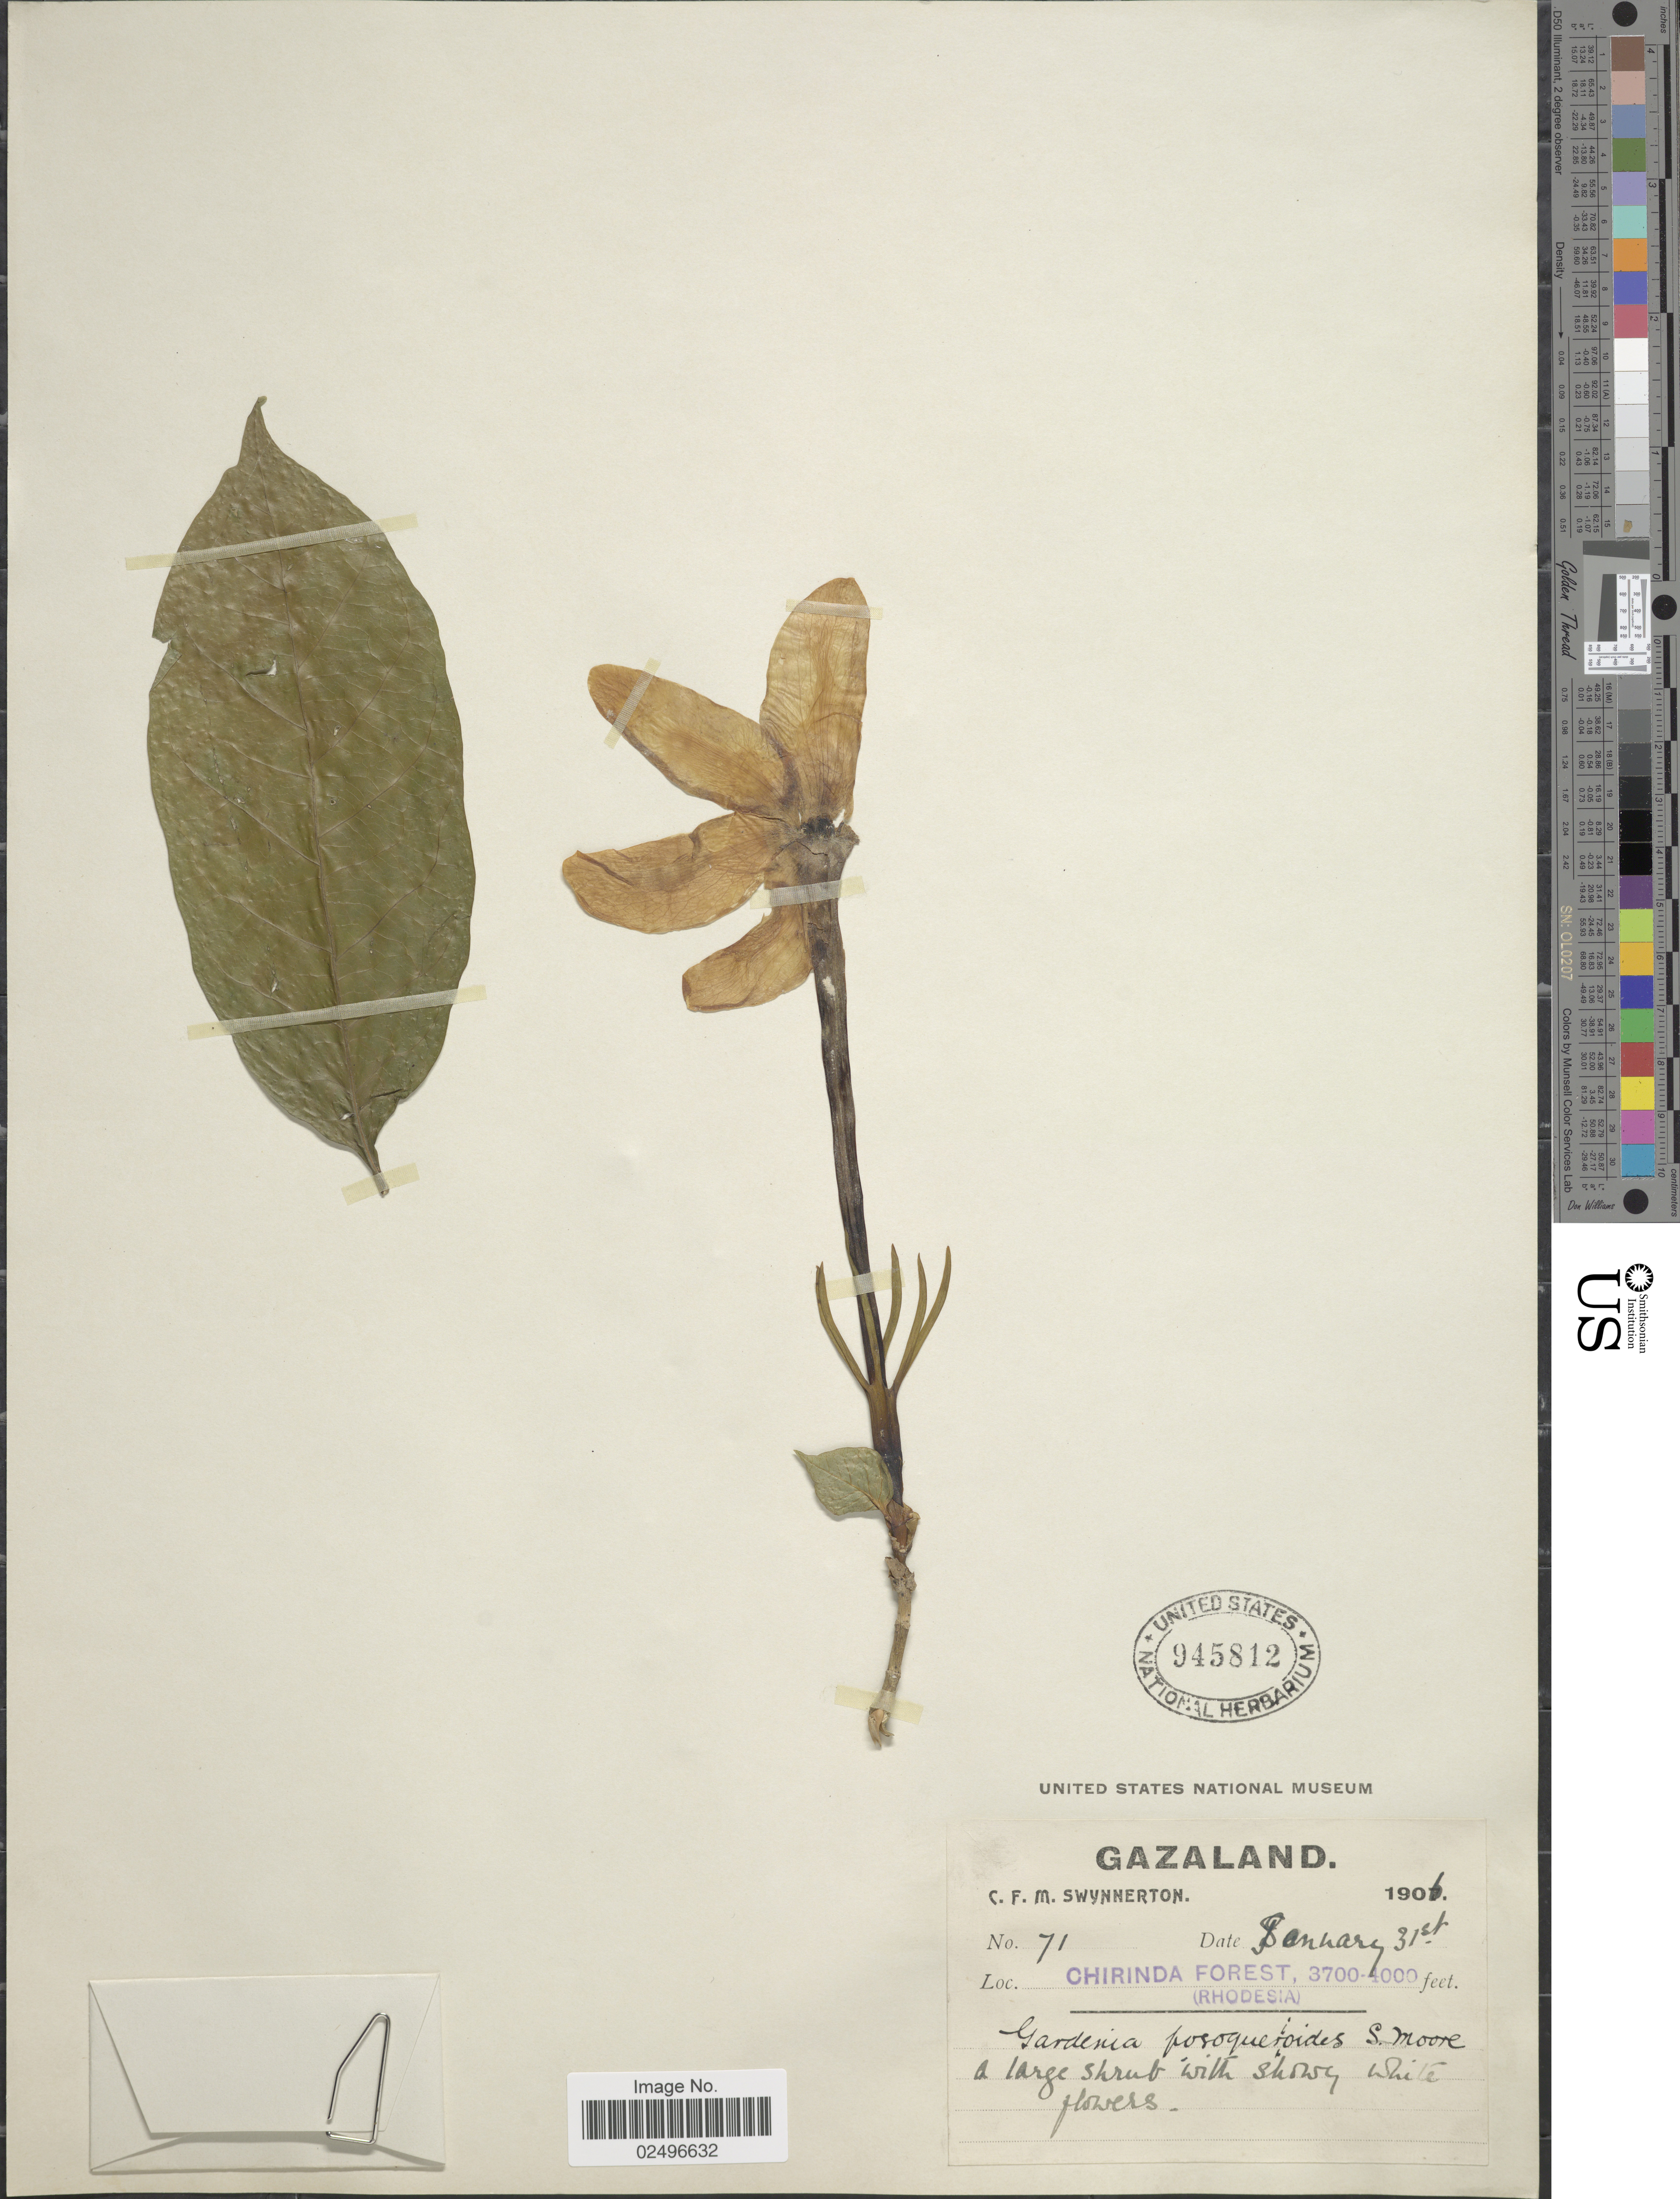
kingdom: Plantae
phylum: Tracheophyta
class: Magnoliopsida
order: Gentianales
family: Rubiaceae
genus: Gardenia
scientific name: Gardenia posoquerioides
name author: S. Moore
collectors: C. Swynnerton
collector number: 71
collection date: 1906-01-31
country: Zimbabwe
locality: Gazaland, Chirinda Forest. (Rhodesia)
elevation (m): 1128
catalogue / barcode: US 945812